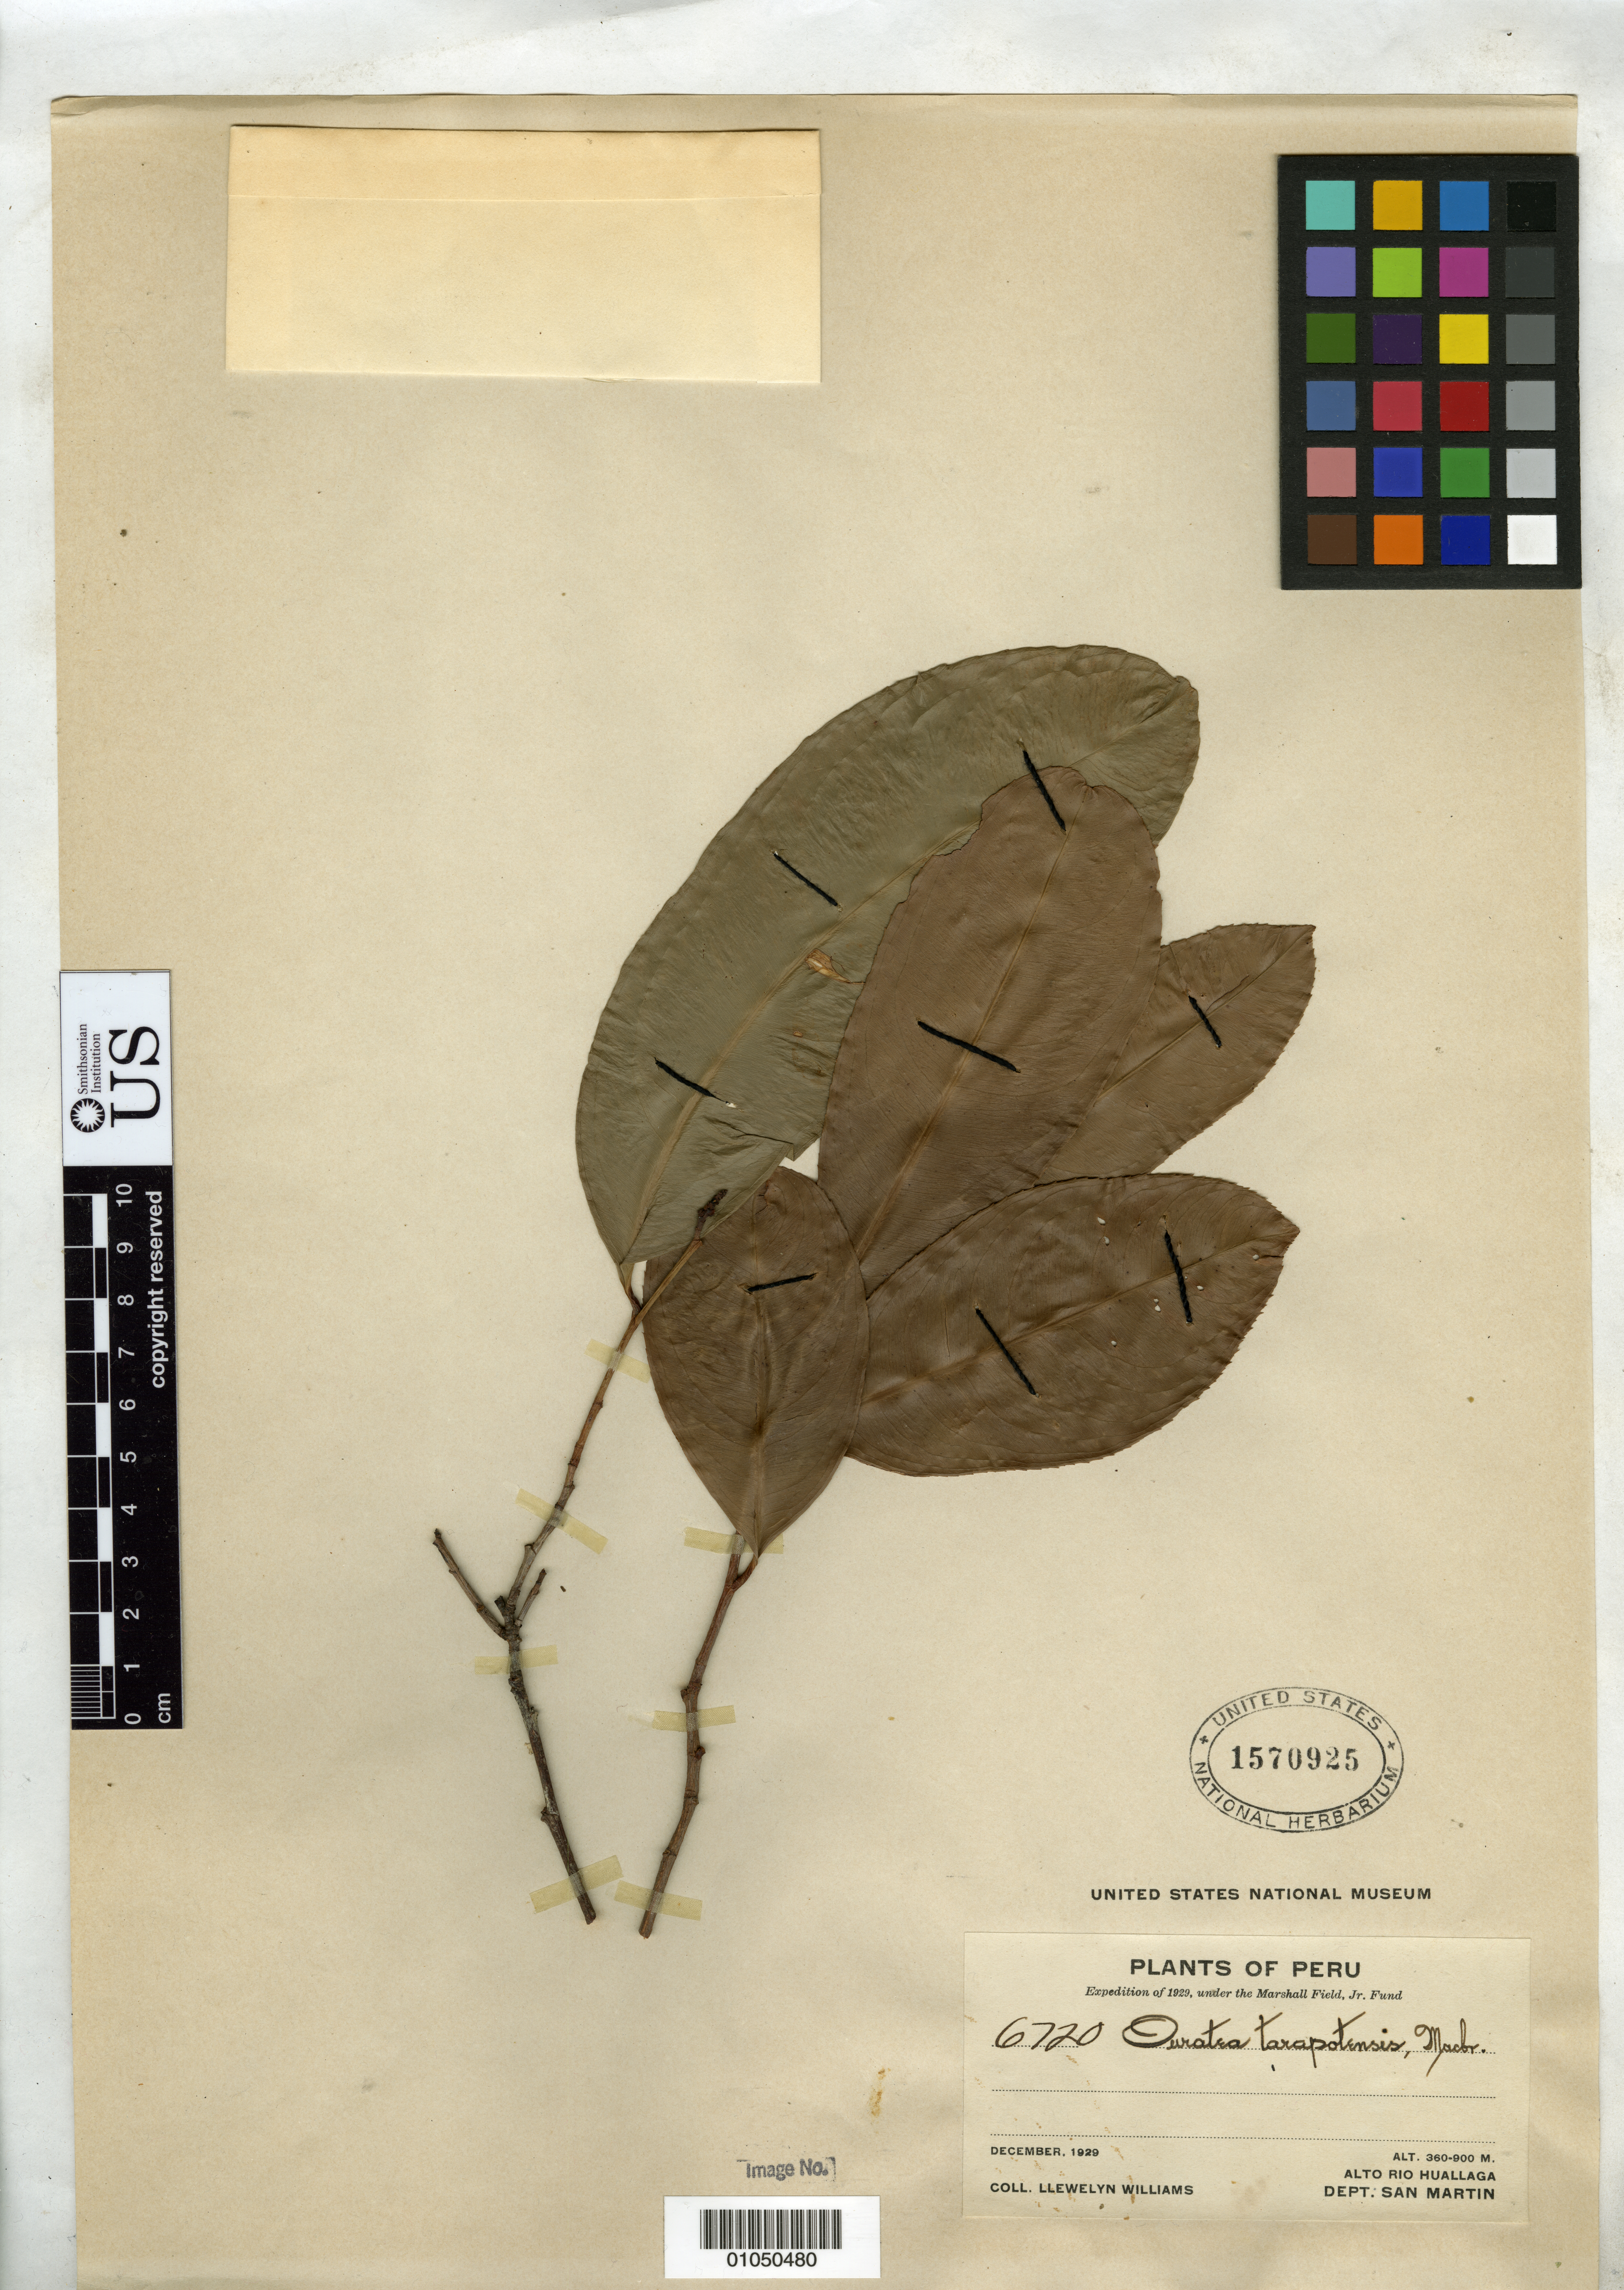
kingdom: Plantae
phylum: Tracheophyta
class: Magnoliopsida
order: Malpighiales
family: Ochnaceae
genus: Ouratea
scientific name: Ouratea tarapotensis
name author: J.F. Macbr.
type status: Isosyntype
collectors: Ll. Williams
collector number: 6720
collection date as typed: Dec 1929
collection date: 1929-12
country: Peru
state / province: San Martín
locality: Alto Rio Huallaga.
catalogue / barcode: US 1570925